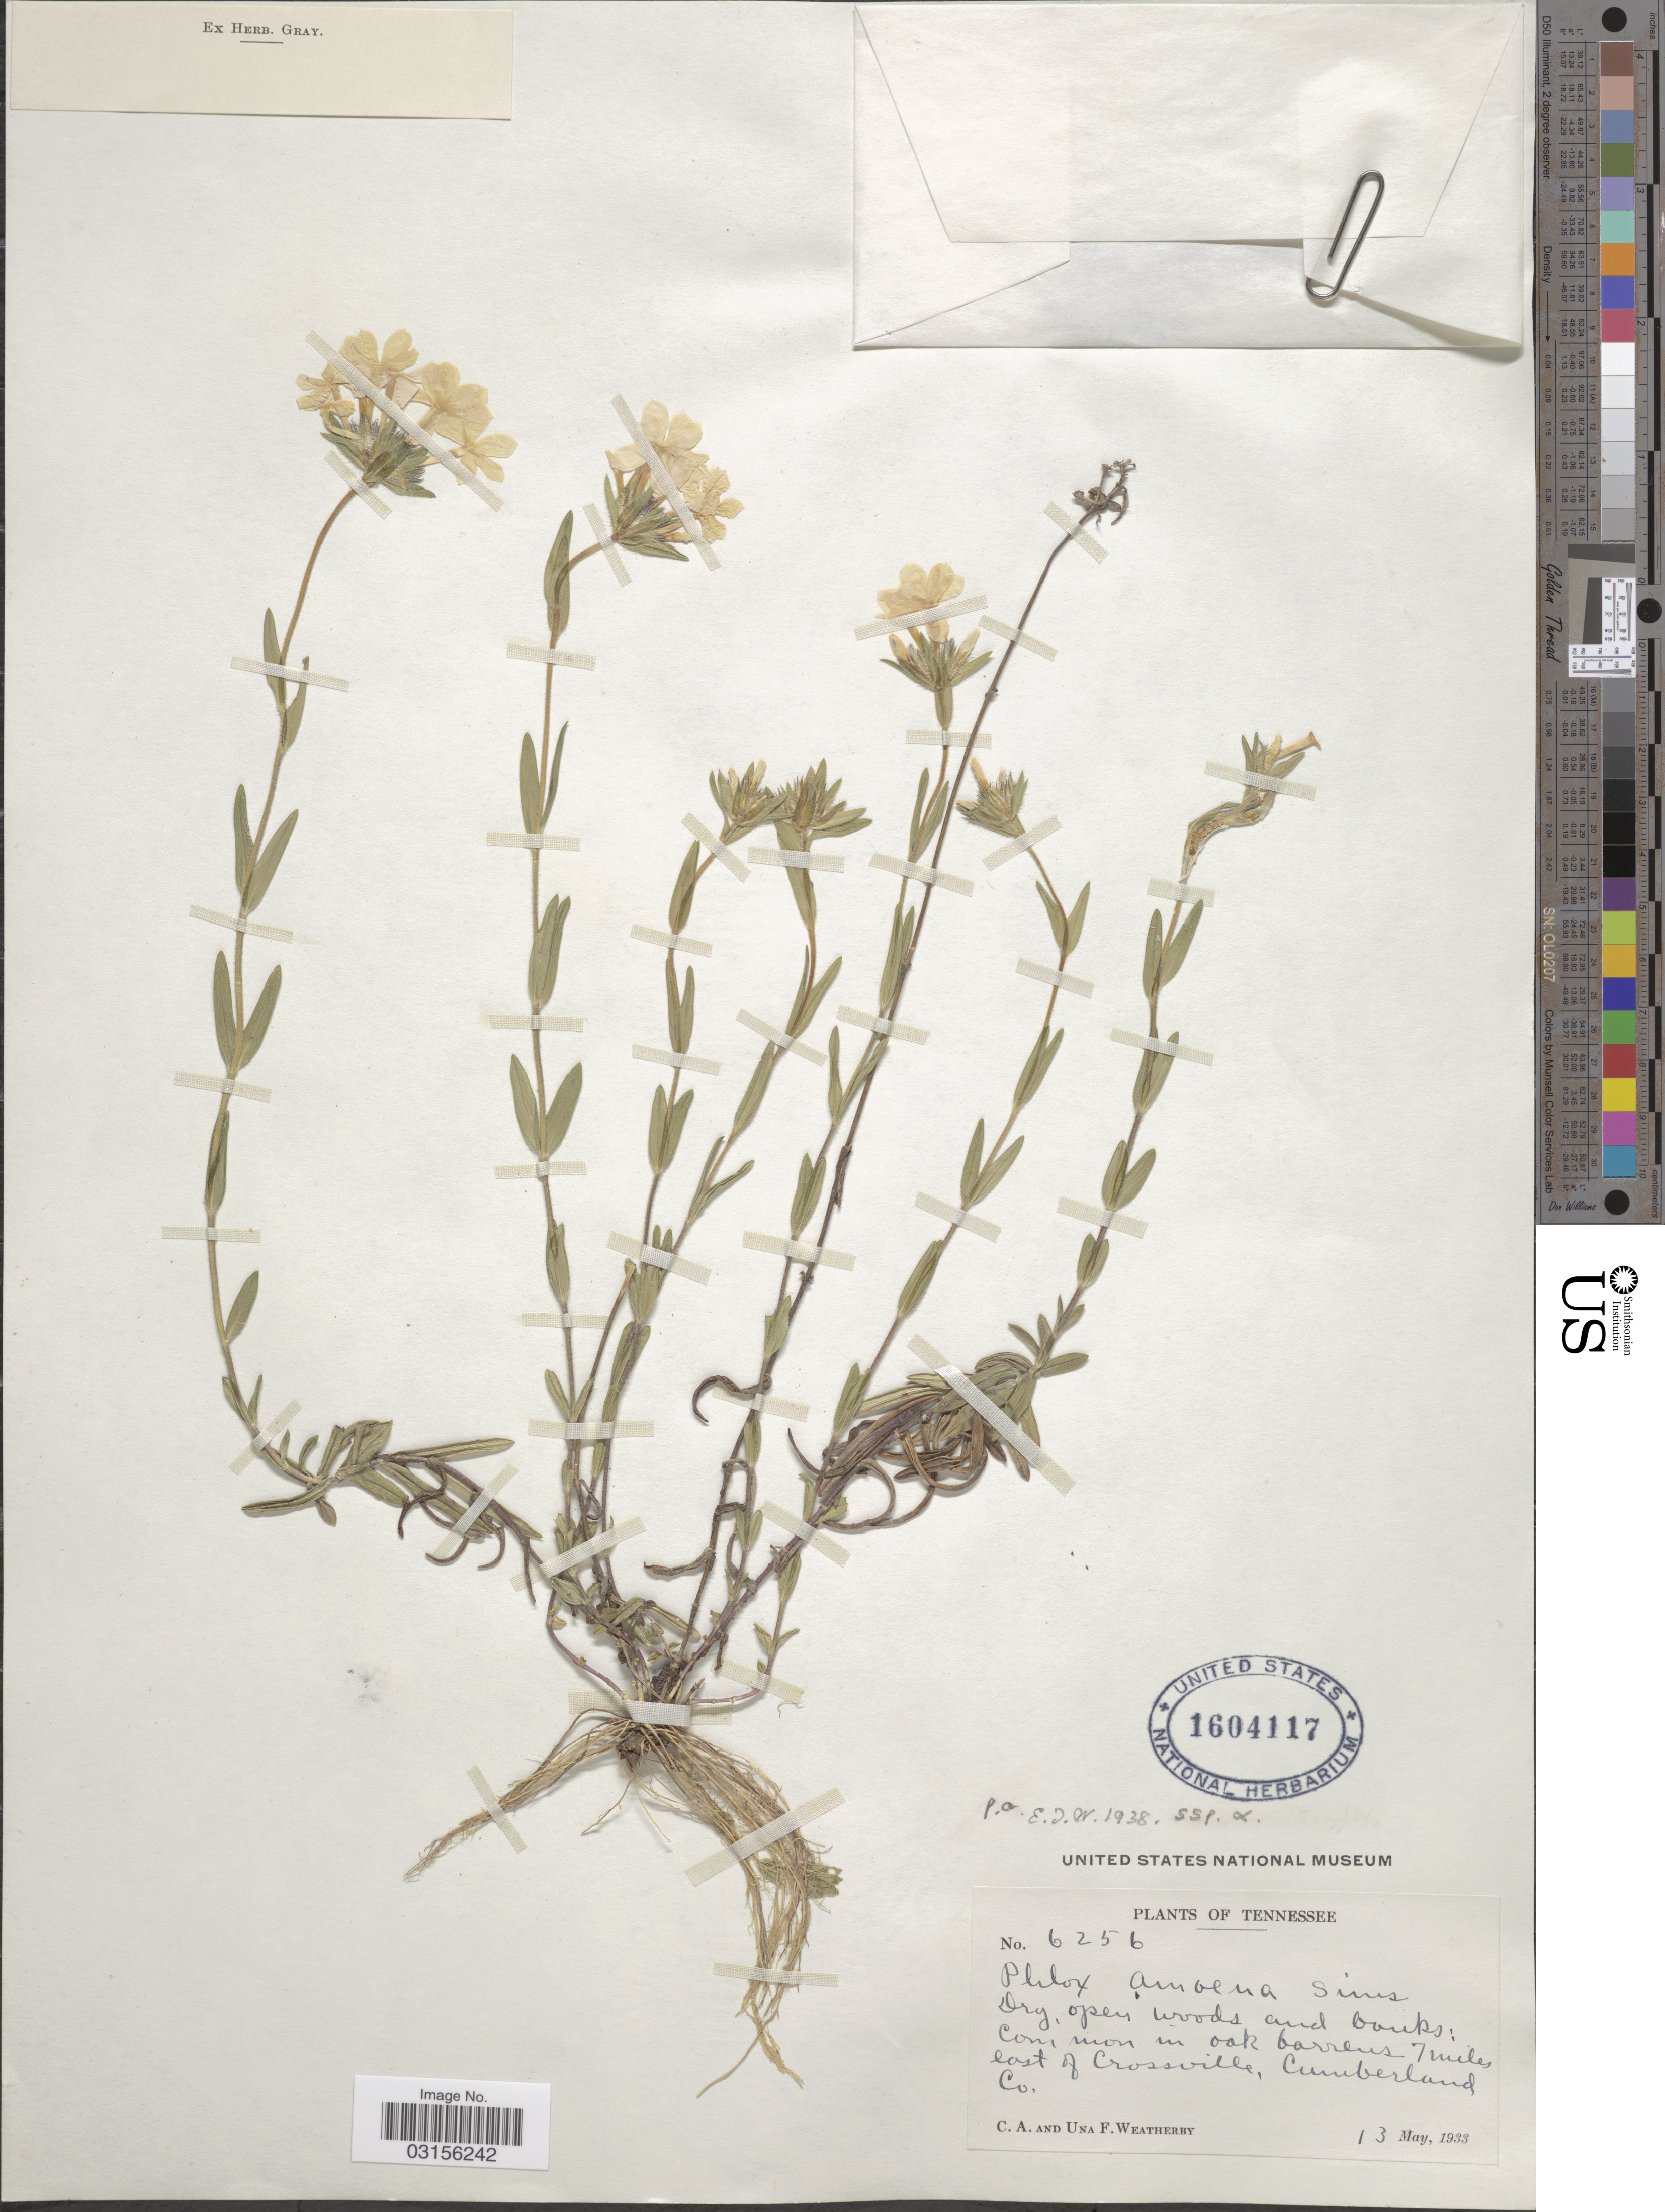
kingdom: Plantae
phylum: Tracheophyta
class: Magnoliopsida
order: Ericales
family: Polemoniaceae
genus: Phlox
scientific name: Phlox amoena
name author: Sims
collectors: C. A. Weatherby & U. Weatherby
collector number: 6256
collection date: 1933-05-13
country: United States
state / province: Tennessee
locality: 7 miles east of Crossville, Cumberland Co.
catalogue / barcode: US 1604117